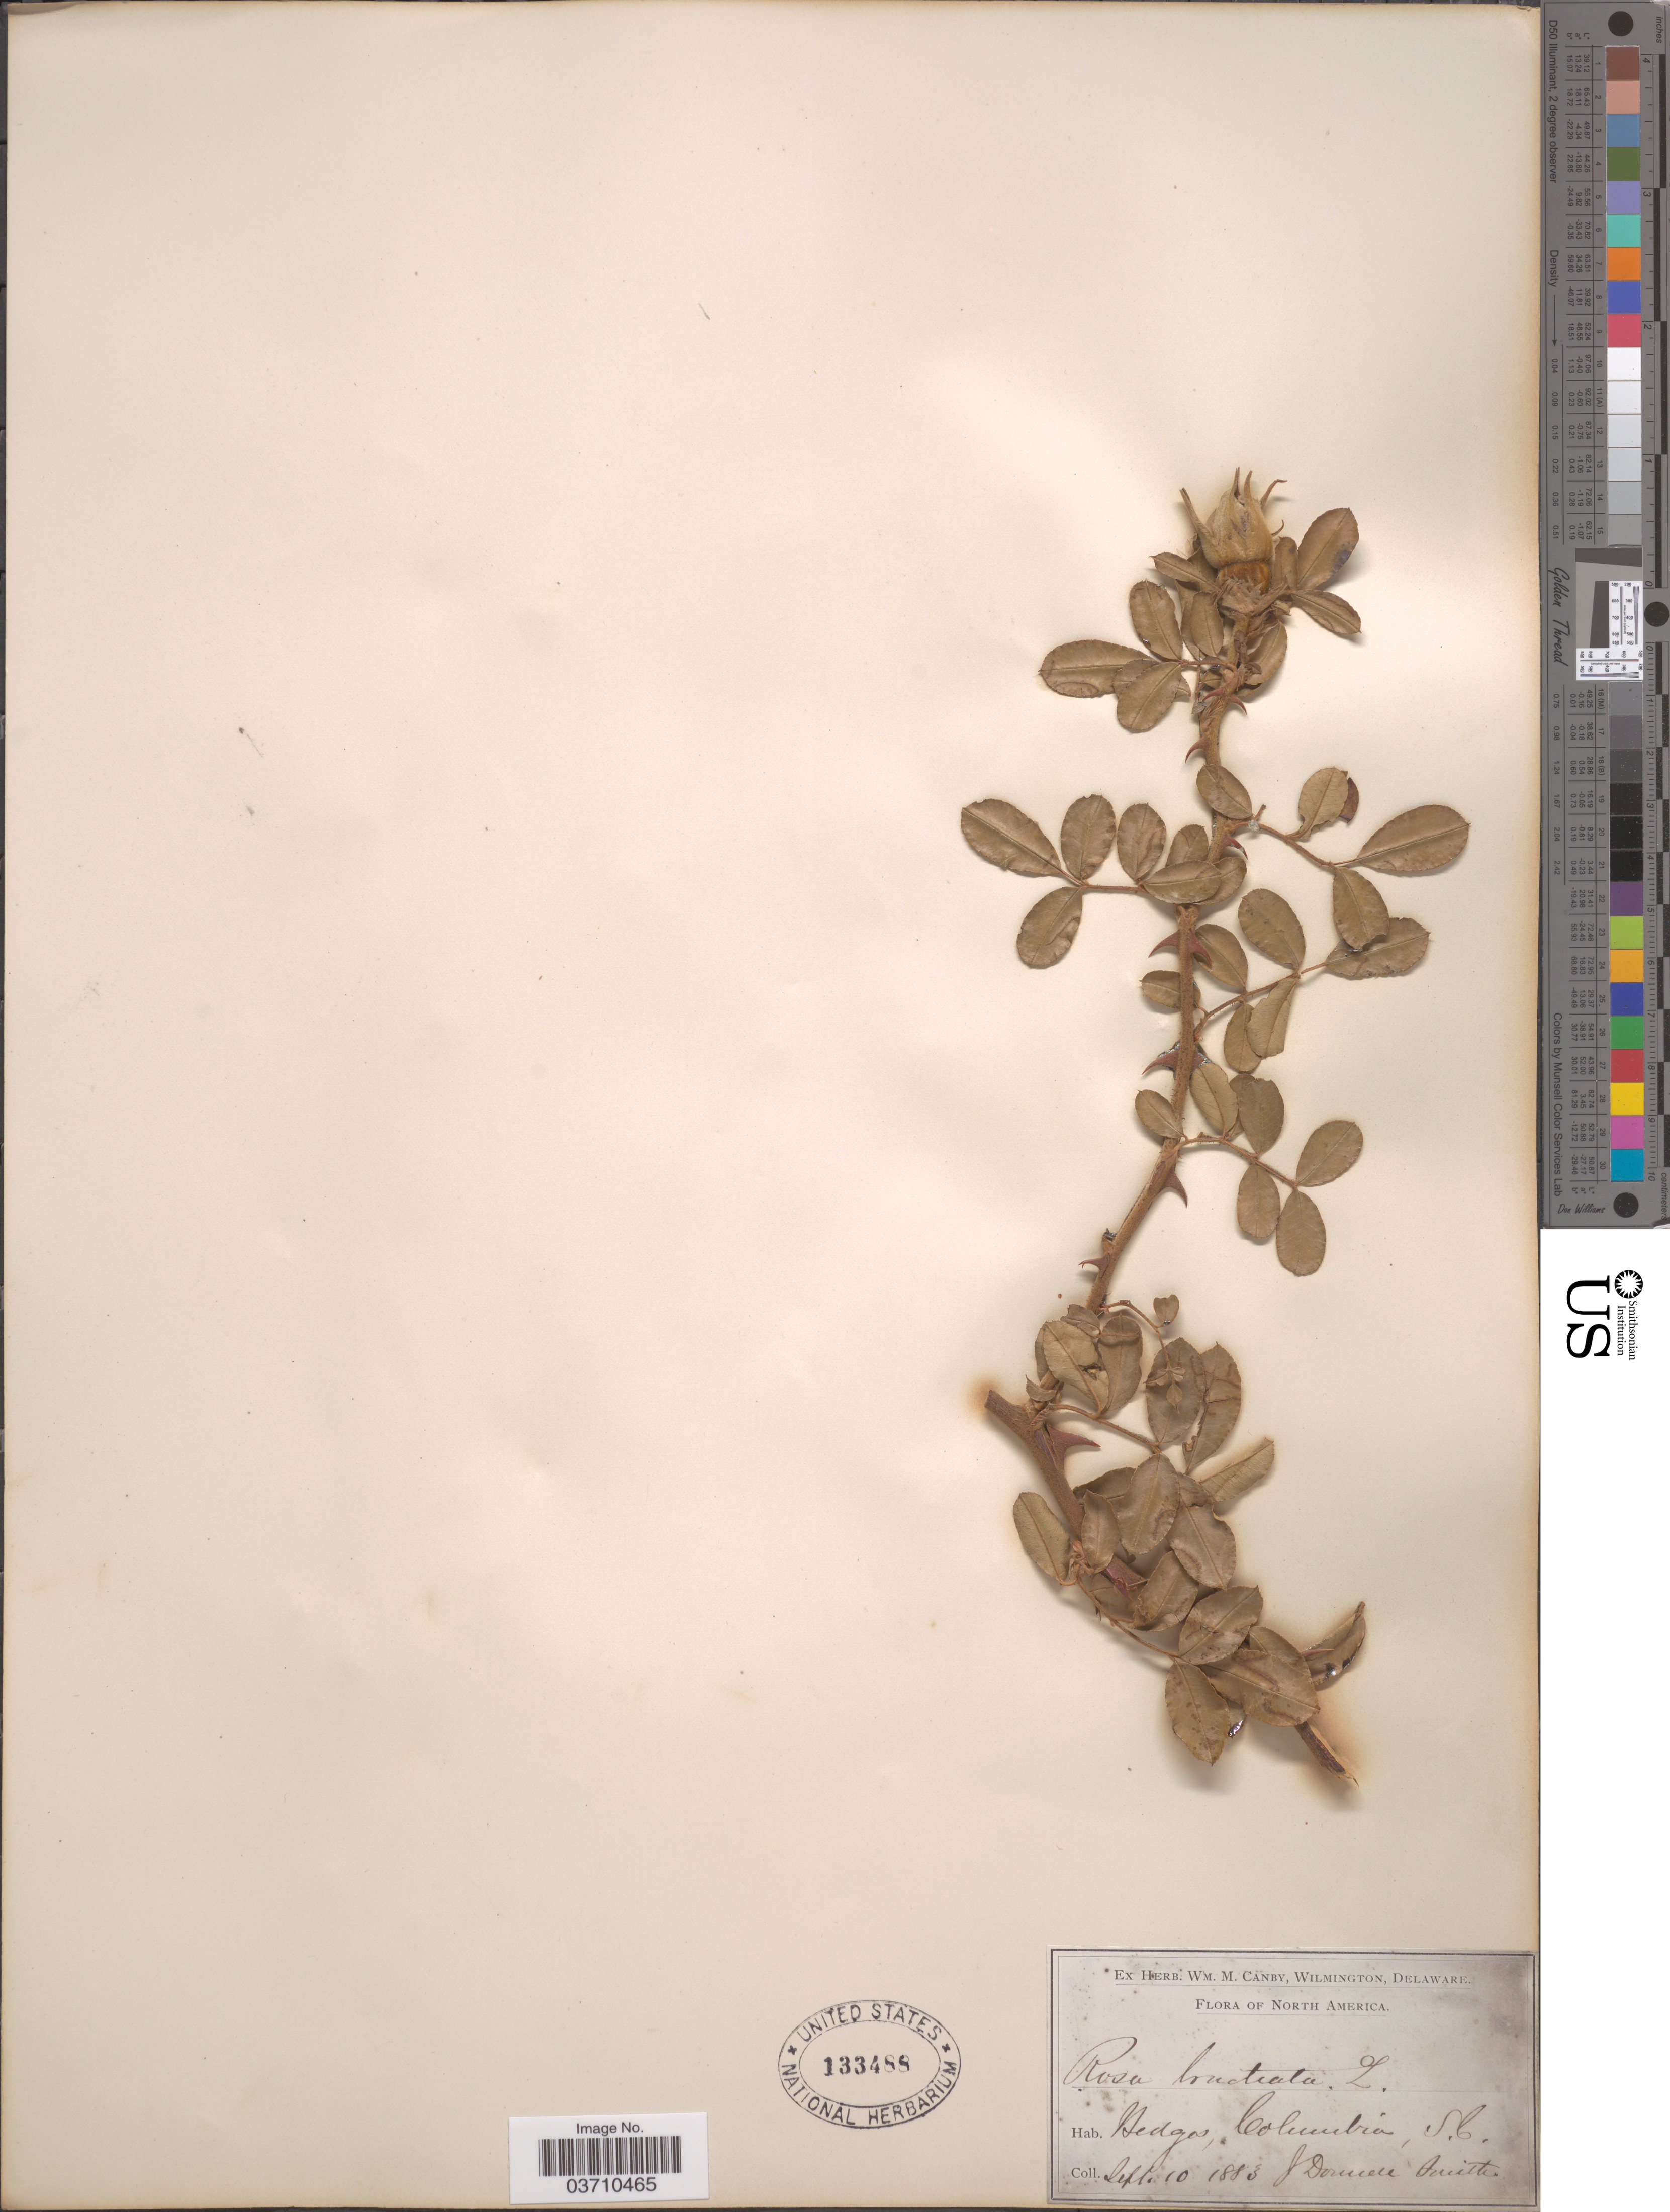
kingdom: Plantae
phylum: Tracheophyta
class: Magnoliopsida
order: Rosales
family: Rosaceae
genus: Rosa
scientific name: Rosa bracteata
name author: J.C. Wendl.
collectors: J. Donnell Smith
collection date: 1883-09-10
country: United States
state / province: South Carolina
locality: Hedges, Columbia.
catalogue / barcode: US 133488